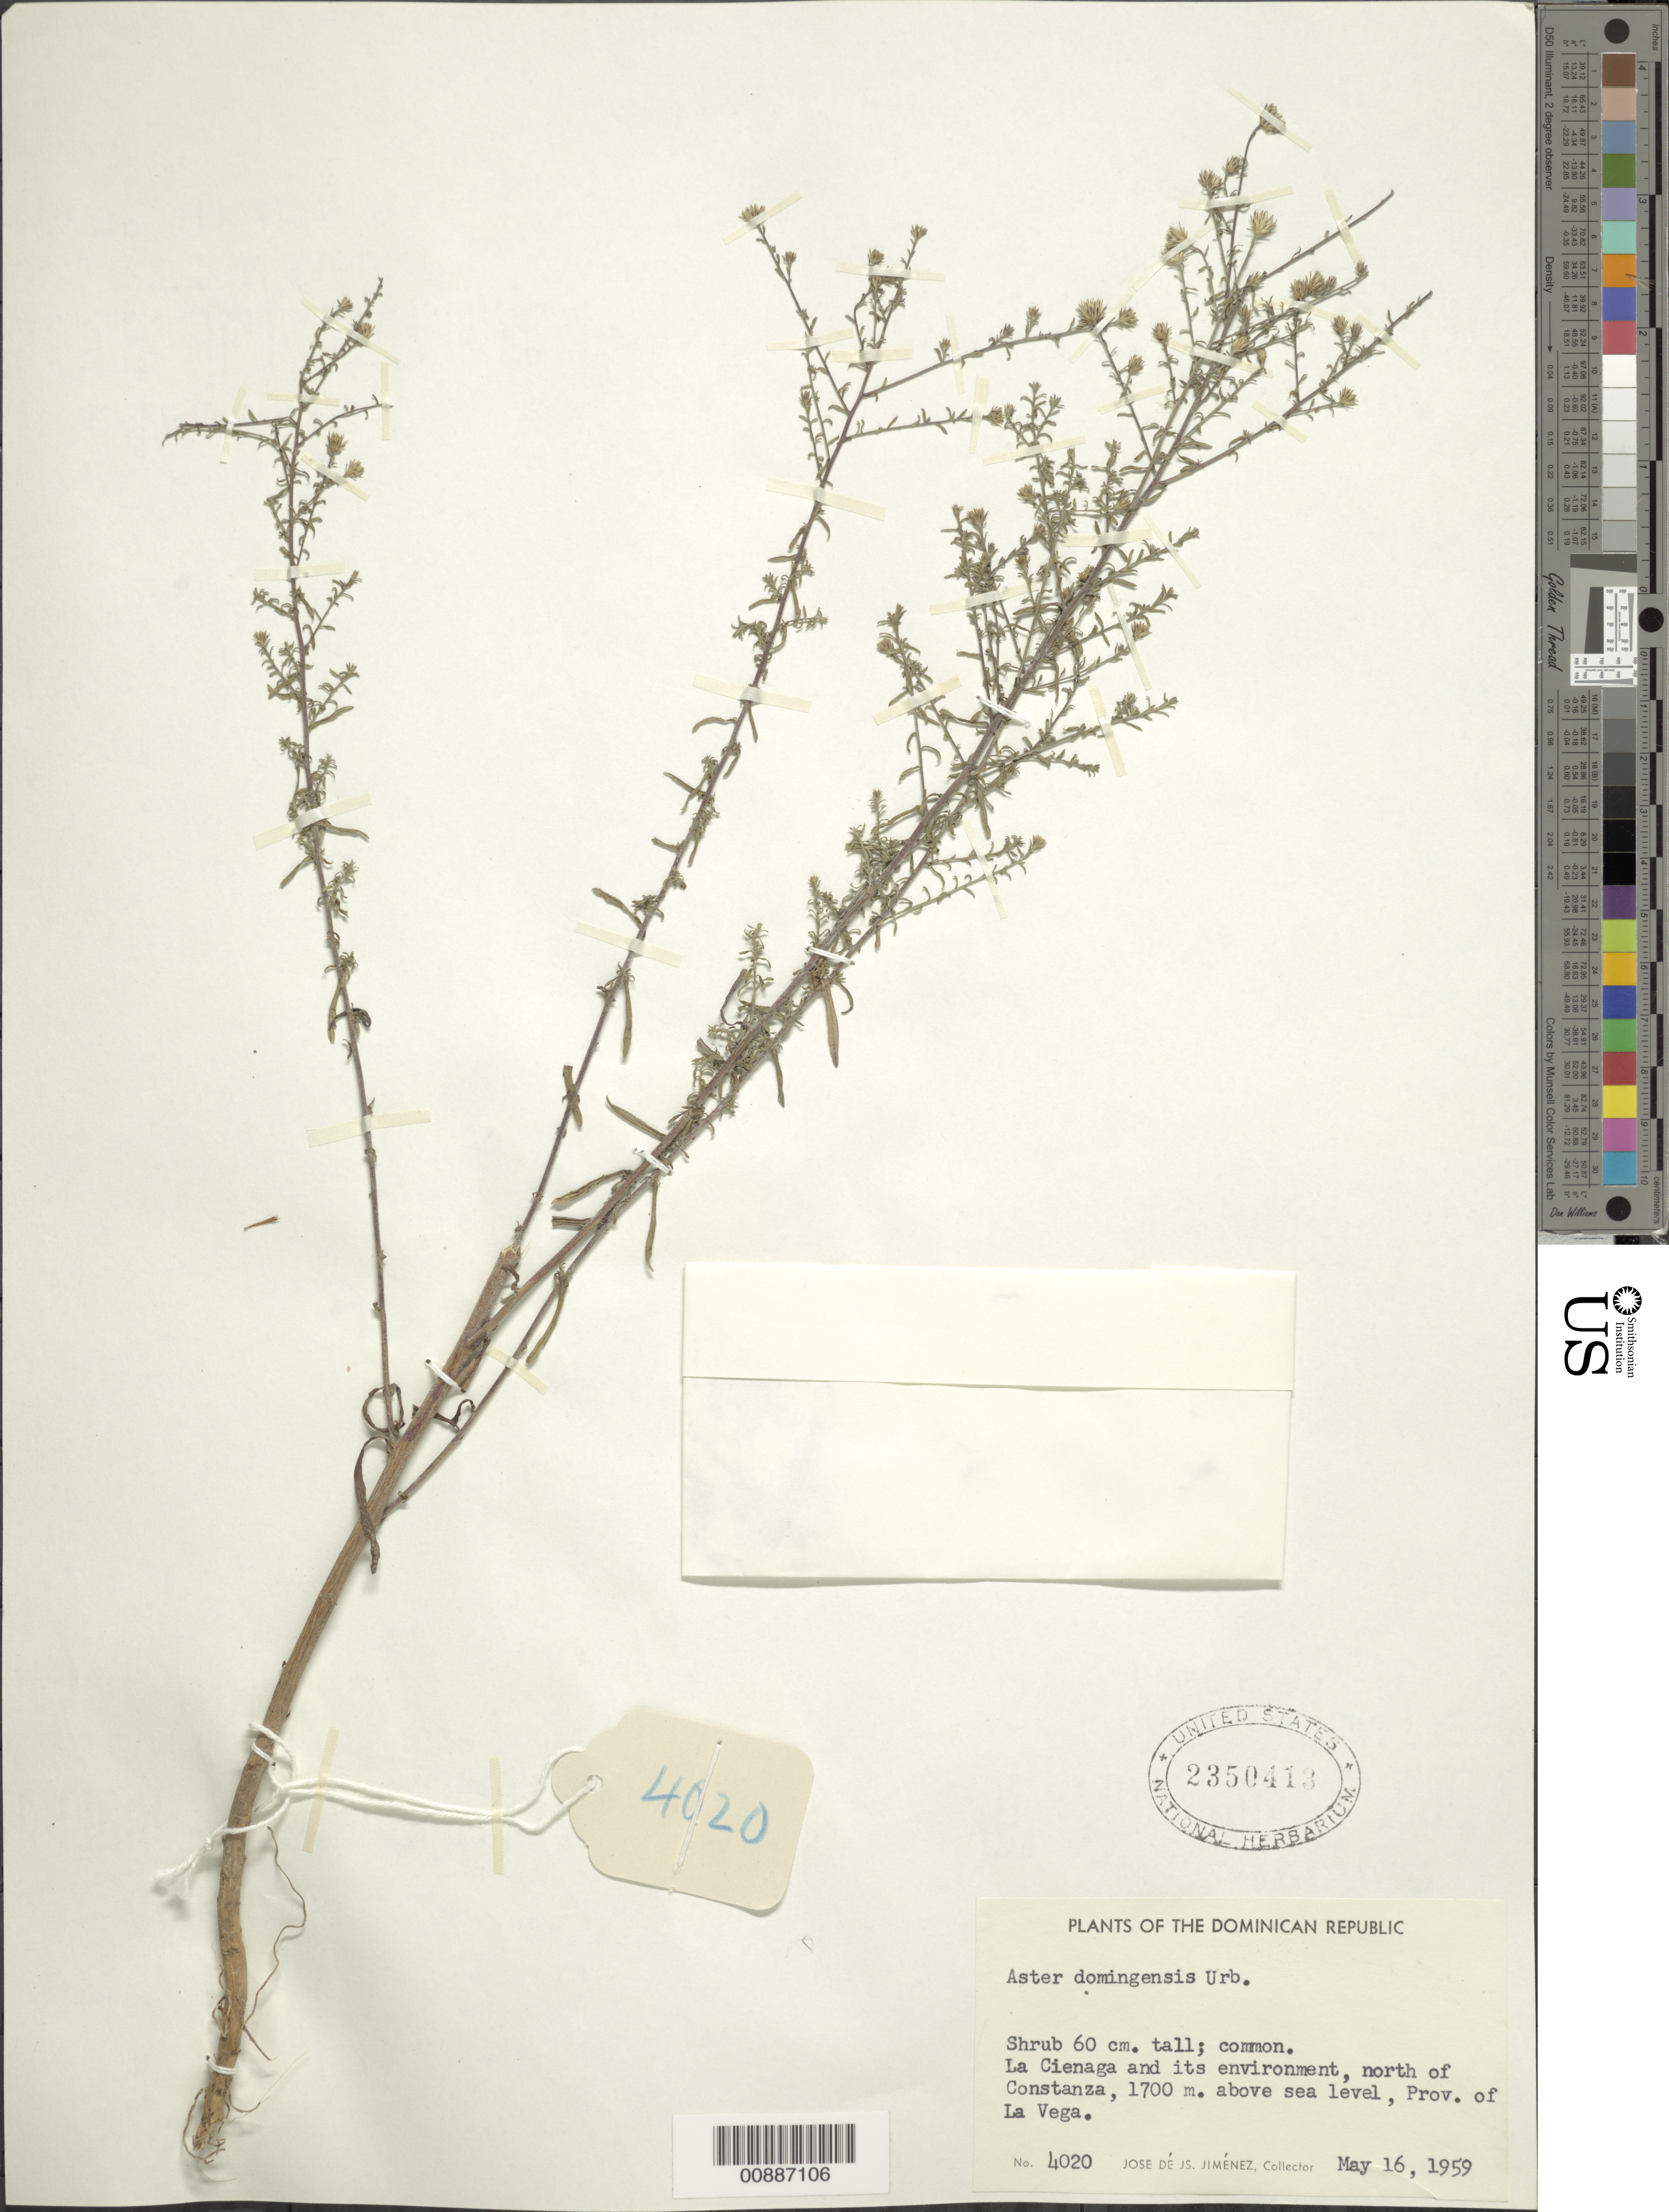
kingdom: Plantae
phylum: Tracheophyta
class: Magnoliopsida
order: Asterales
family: Asteraceae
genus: Symphyotrichum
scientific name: Symphyotrichum domingensis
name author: (Urb.) G.L. Nesom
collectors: J. J. Jiménez Almonte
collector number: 4020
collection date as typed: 16 May 1959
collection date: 1959-05-16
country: Dominican Republic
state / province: La Vega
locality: La Cienaga and environs, north of Constanza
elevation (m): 1700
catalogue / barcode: US 2350413